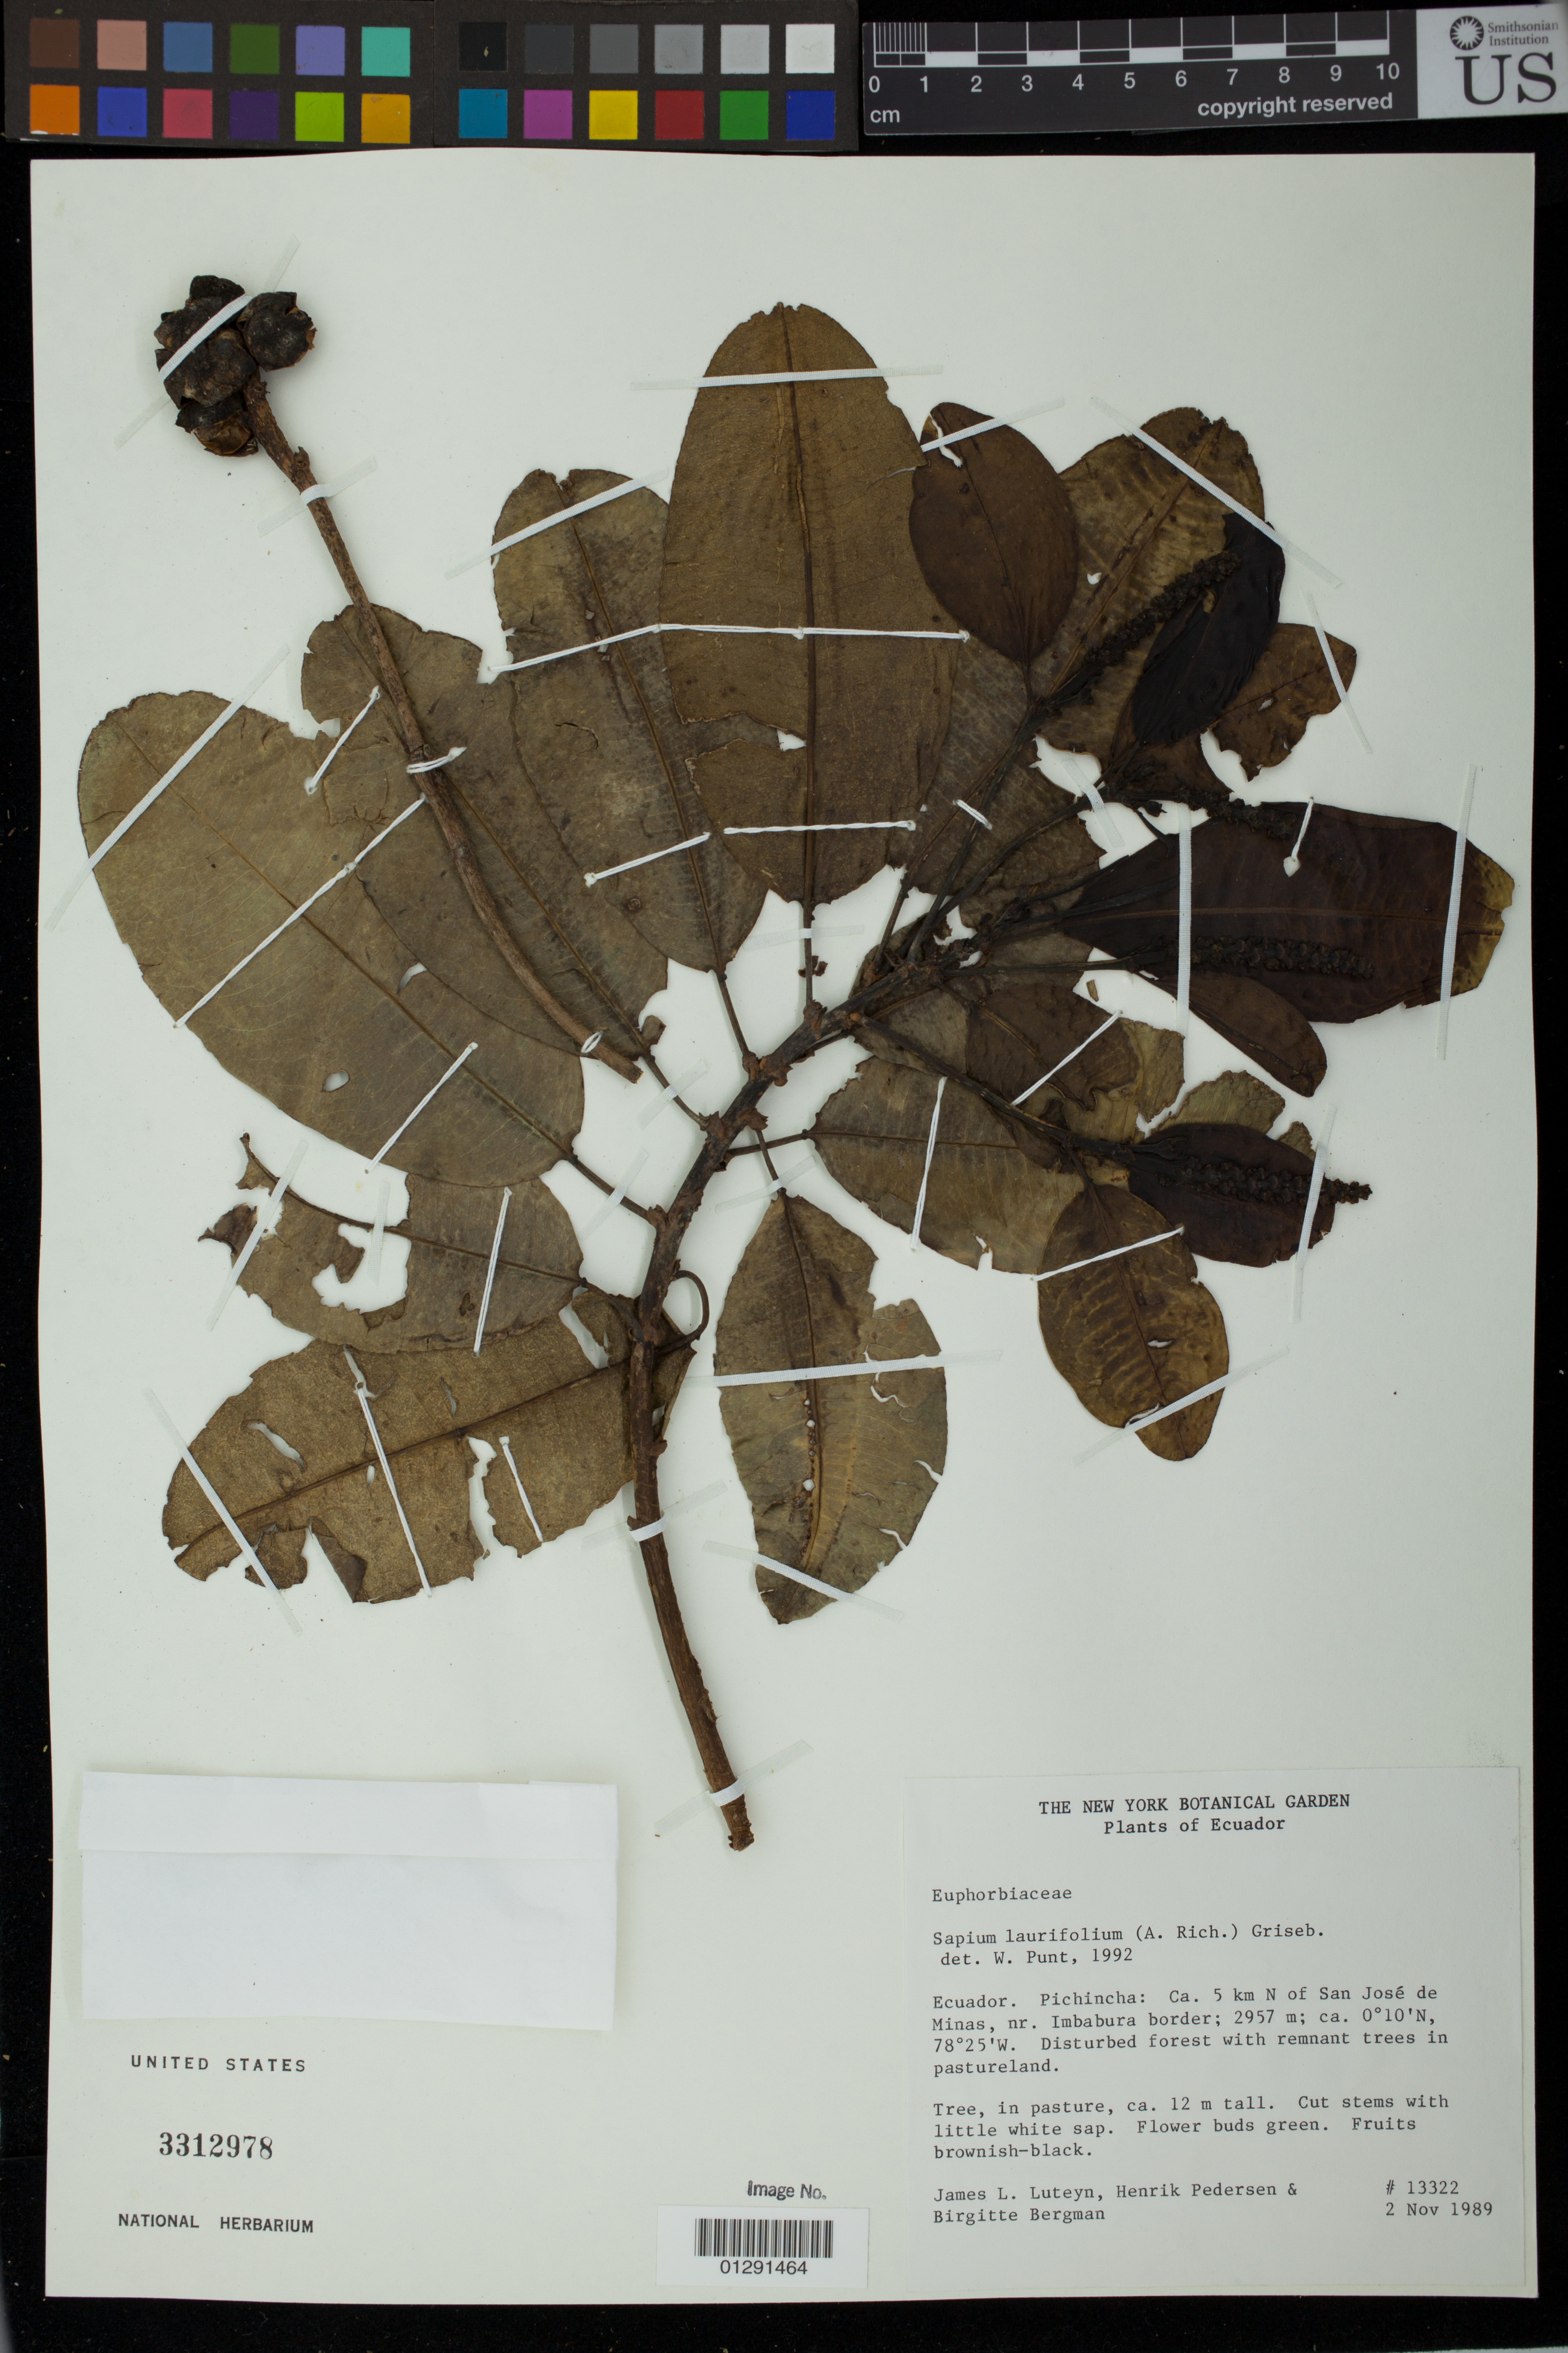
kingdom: Plantae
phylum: Tracheophyta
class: Magnoliopsida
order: Malpighiales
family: Euphorbiaceae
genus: Sapium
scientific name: Sapium lauriflorum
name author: (A. Rich.) Griseb.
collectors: J. L. Luteyn, H. A. Pedersen & B. Bergman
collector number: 13322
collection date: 1989-11-02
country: Ecuador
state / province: Pichincha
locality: Ca. 5 km N of San Jose de Minas, nr. Imbabura border.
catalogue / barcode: US 3312978